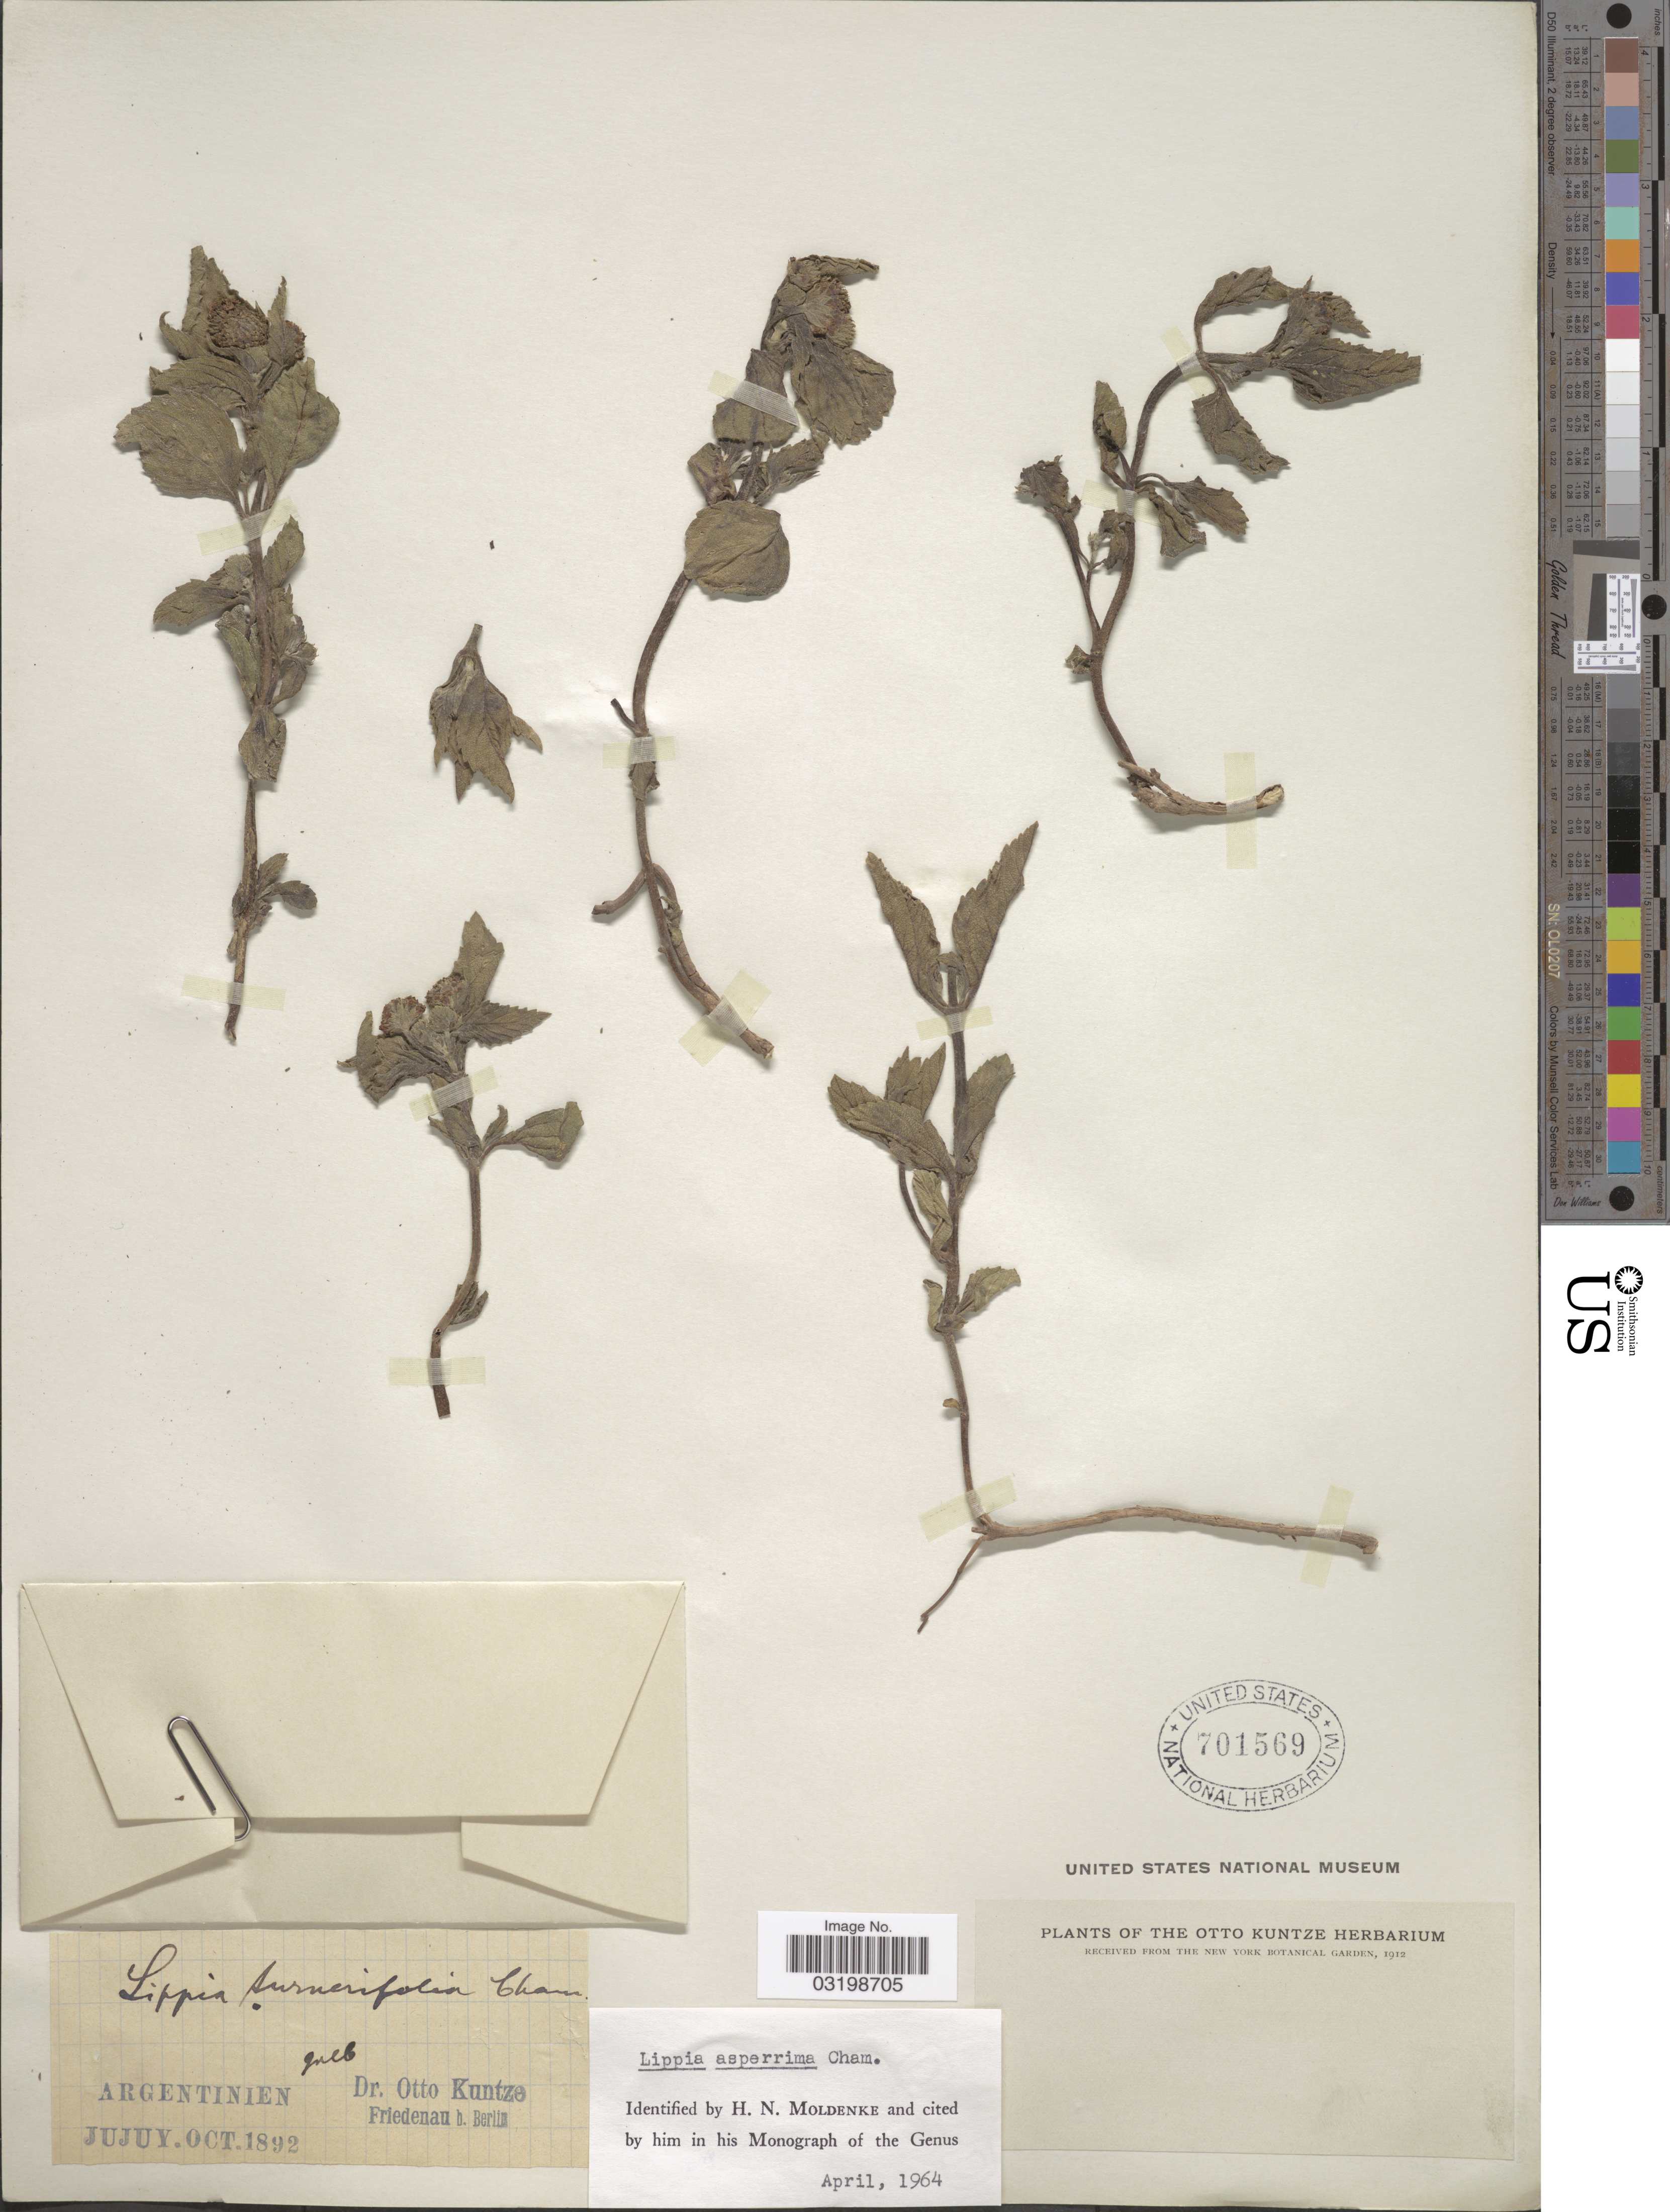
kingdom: Plantae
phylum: Tracheophyta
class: Magnoliopsida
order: Lamiales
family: Verbenaceae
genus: Lippia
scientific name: Lippia modesta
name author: Briq.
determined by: Mirra, Fabiana, (SI), Instituto de Botanica Darwinion (ARGENTINA)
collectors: C.E.O. Kuntze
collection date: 1892-10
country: Argentina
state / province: Jujuy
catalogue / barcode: US 701569